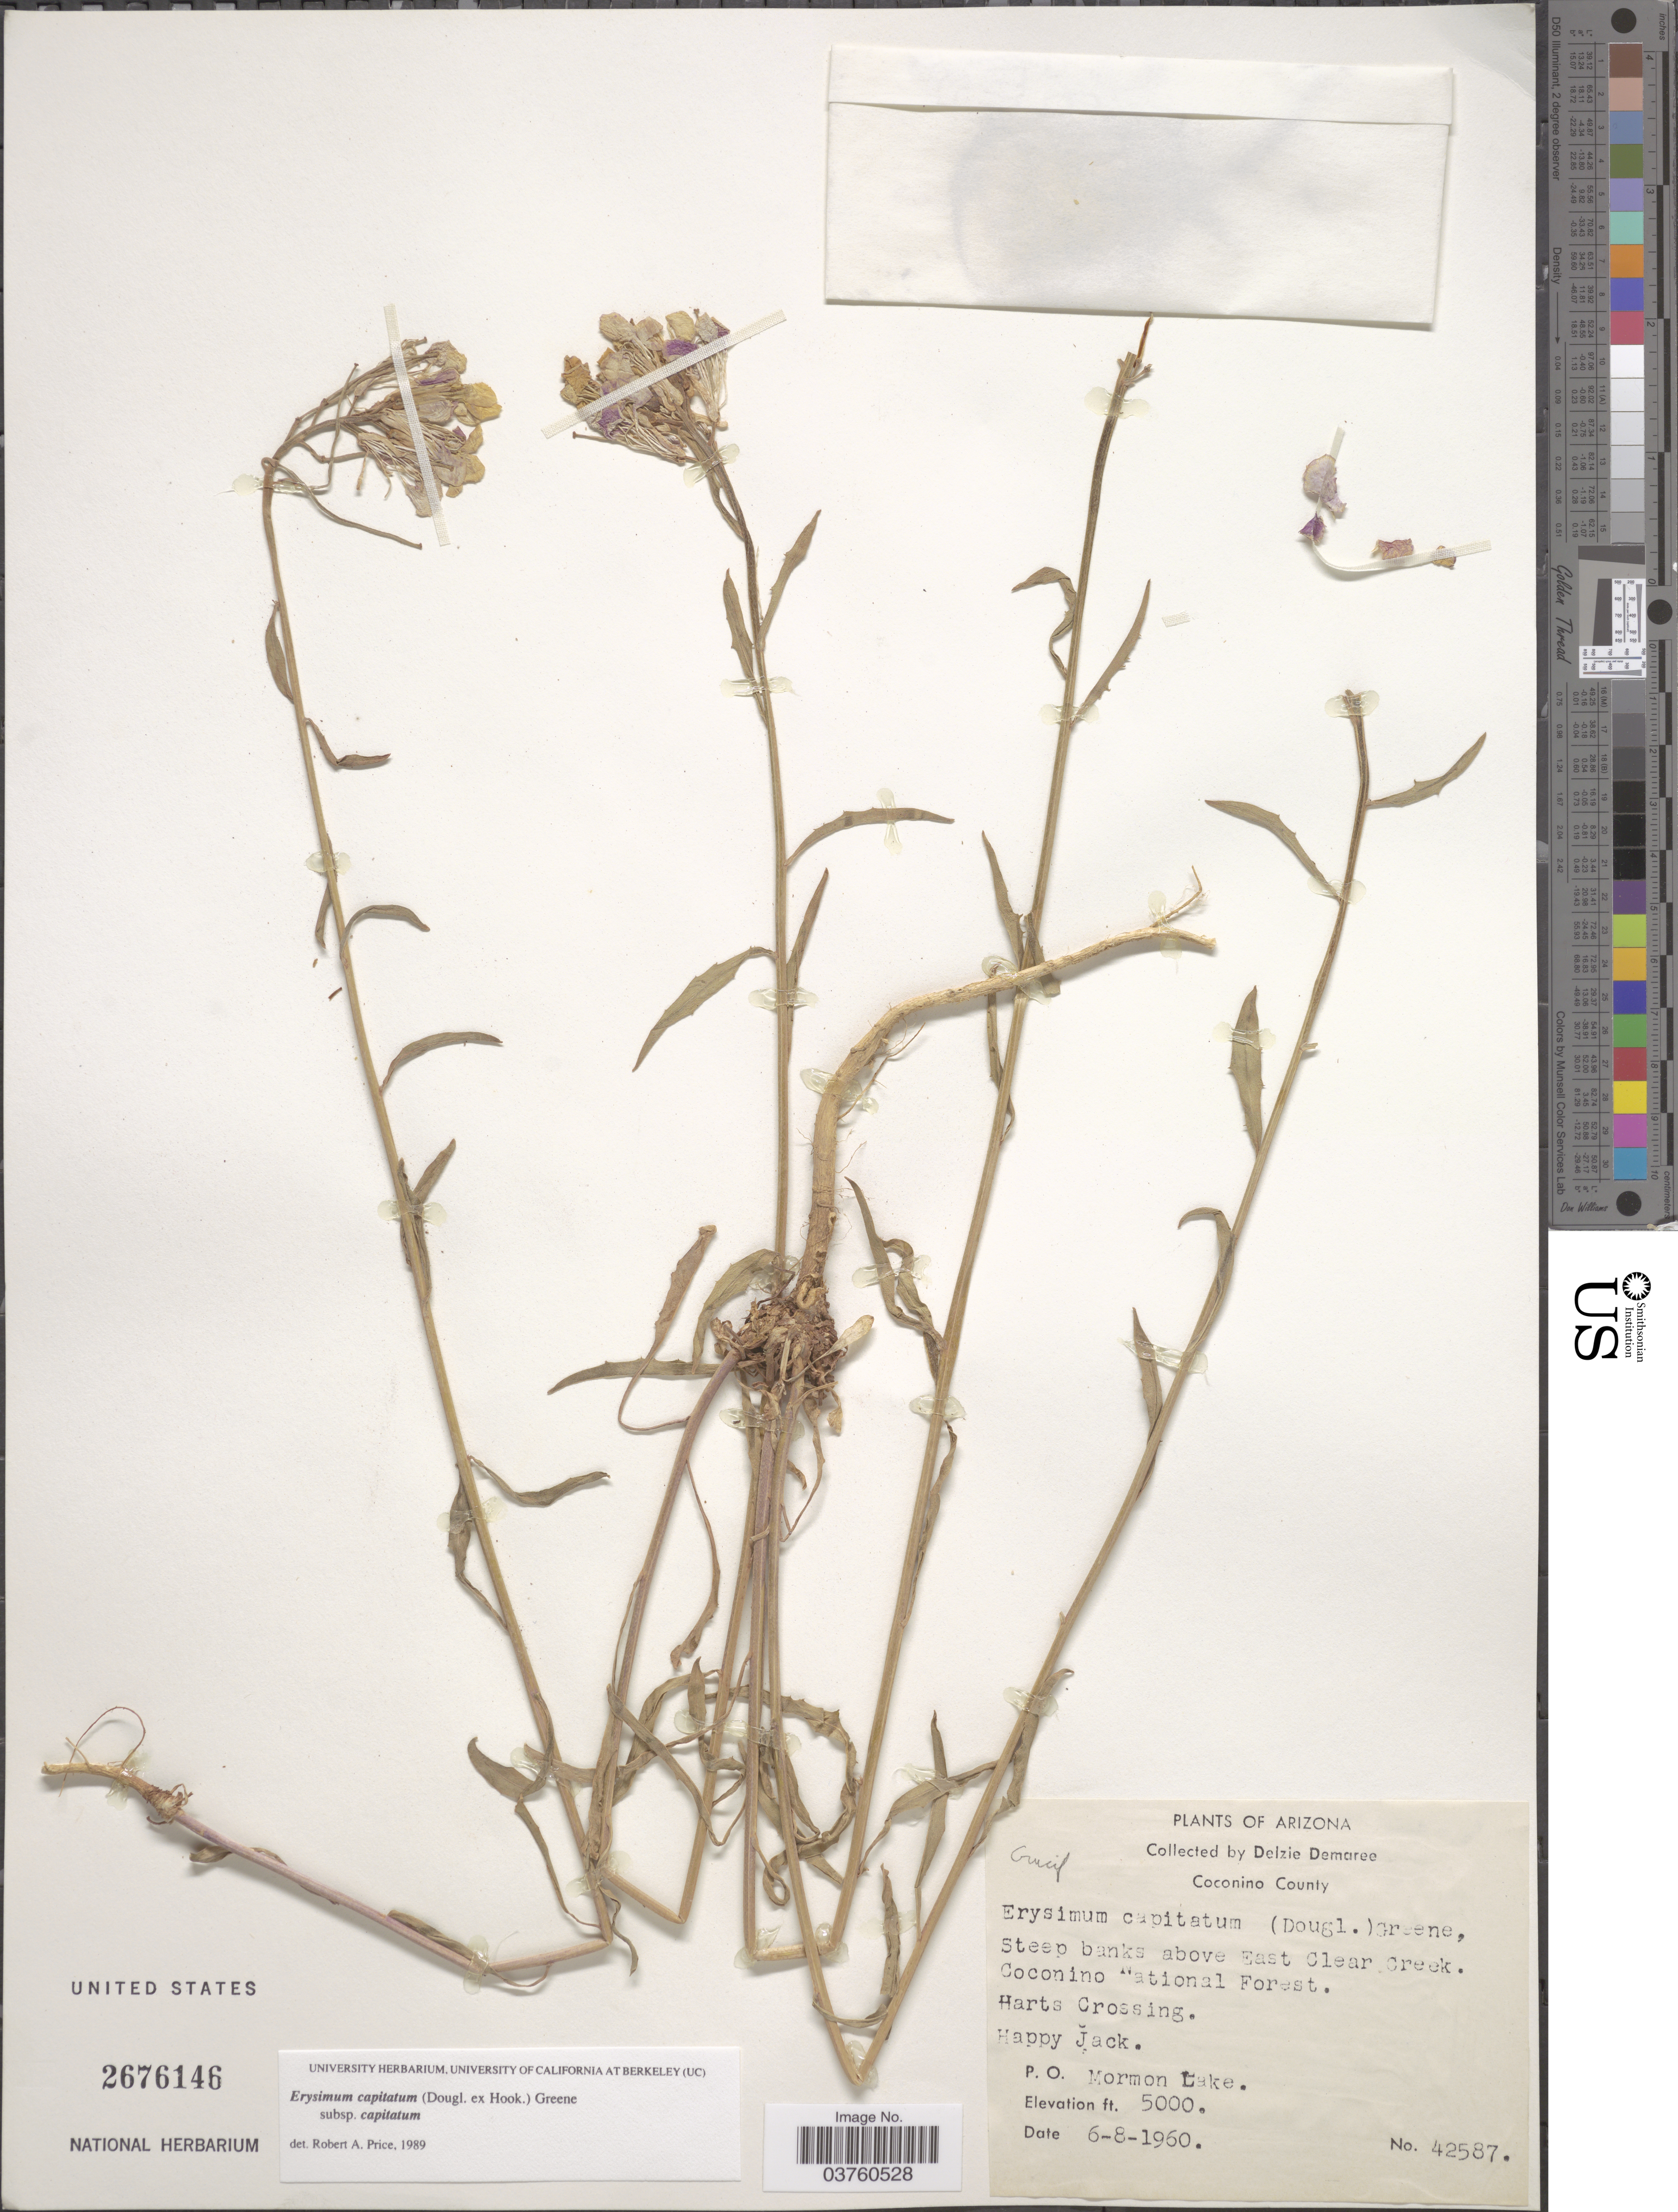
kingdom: Plantae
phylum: Tracheophyta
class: Magnoliopsida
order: Brassicales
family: Brassicaceae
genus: Erysimum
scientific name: Erysimum capitatum subsp. capitatum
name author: (Douglas ex Hook.) Greene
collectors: D. Demaree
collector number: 42587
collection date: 1960-06-08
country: United States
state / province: Arizona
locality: Coconino County. Steep banks above East Clear Creek. Coconino National Forest. Harts Crossing. Happy Jack. P.O. Mormon Lake.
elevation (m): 1524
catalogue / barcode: US 2676146